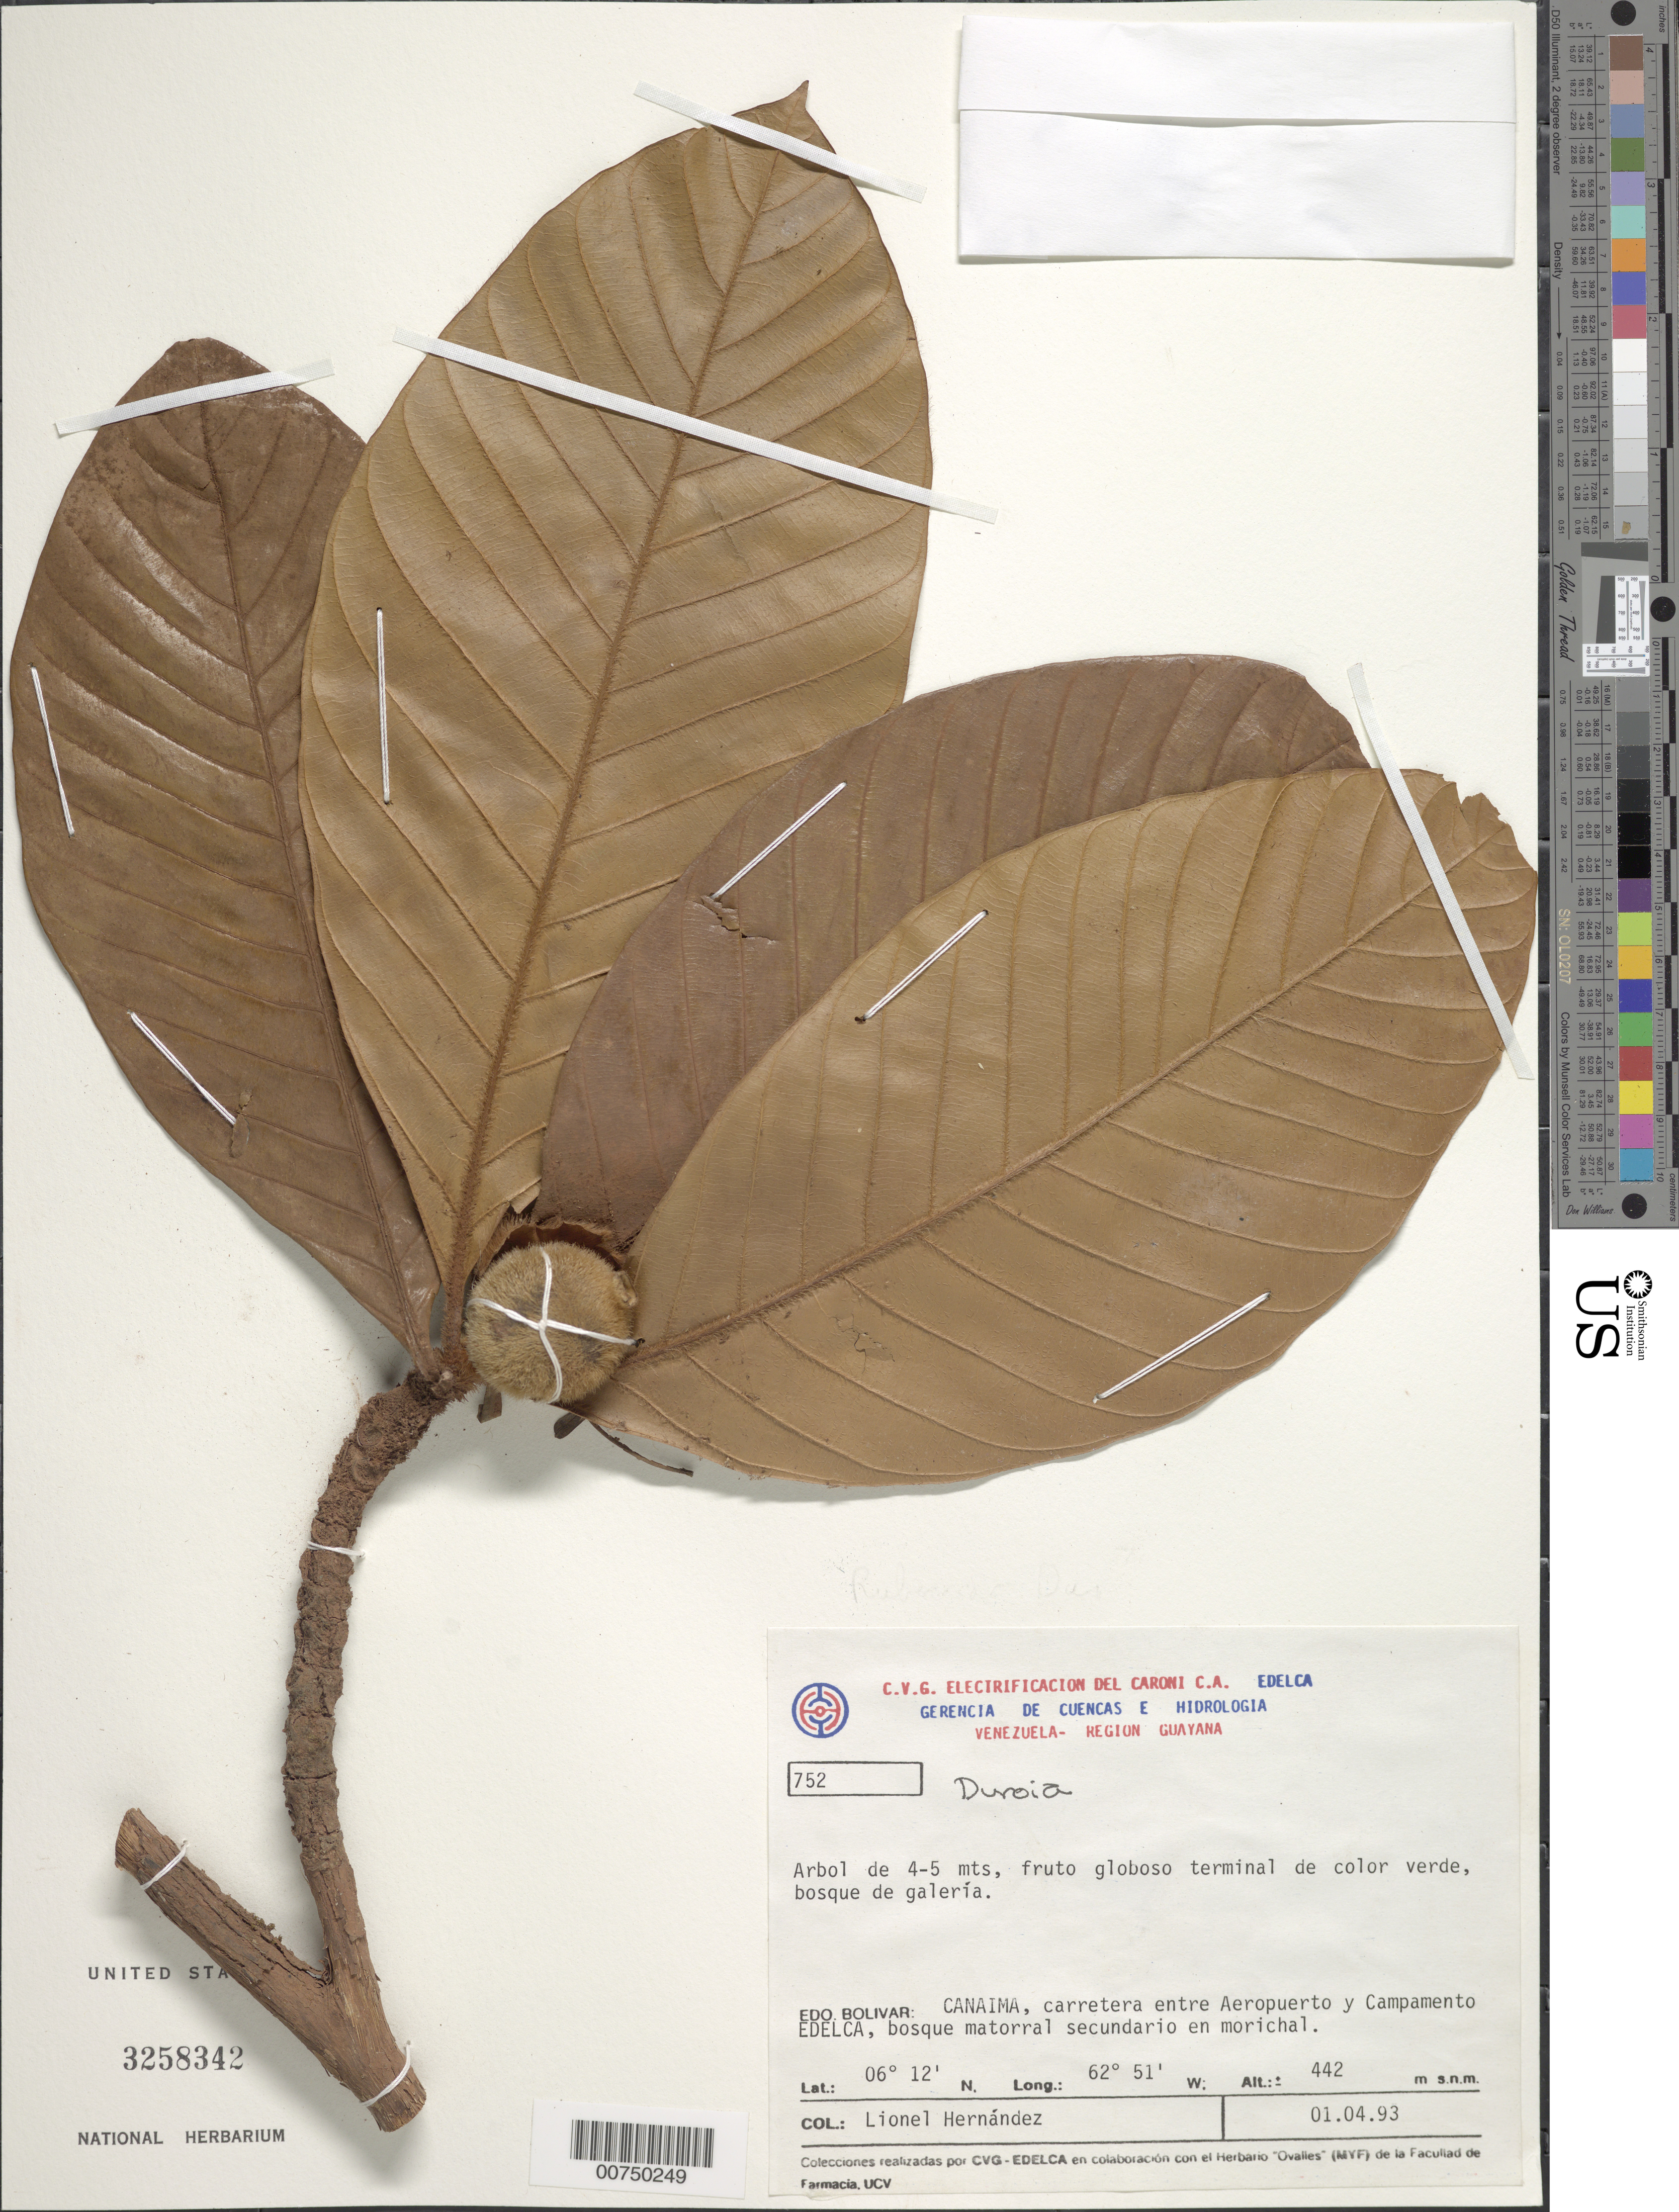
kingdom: Plantae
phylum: Tracheophyta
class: Magnoliopsida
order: Gentianales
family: Rubiaceae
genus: Duroia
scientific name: Duroia sp.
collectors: L. Hernández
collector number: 752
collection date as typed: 1-Apr-93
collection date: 1993-04-01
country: Venezuela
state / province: Bolívar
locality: Canaima, carretera entre Aeropuerto y Campamento Edelca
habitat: Bosque matorral secundario en morichal; bosque de galeria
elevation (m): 442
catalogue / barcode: US 3258342